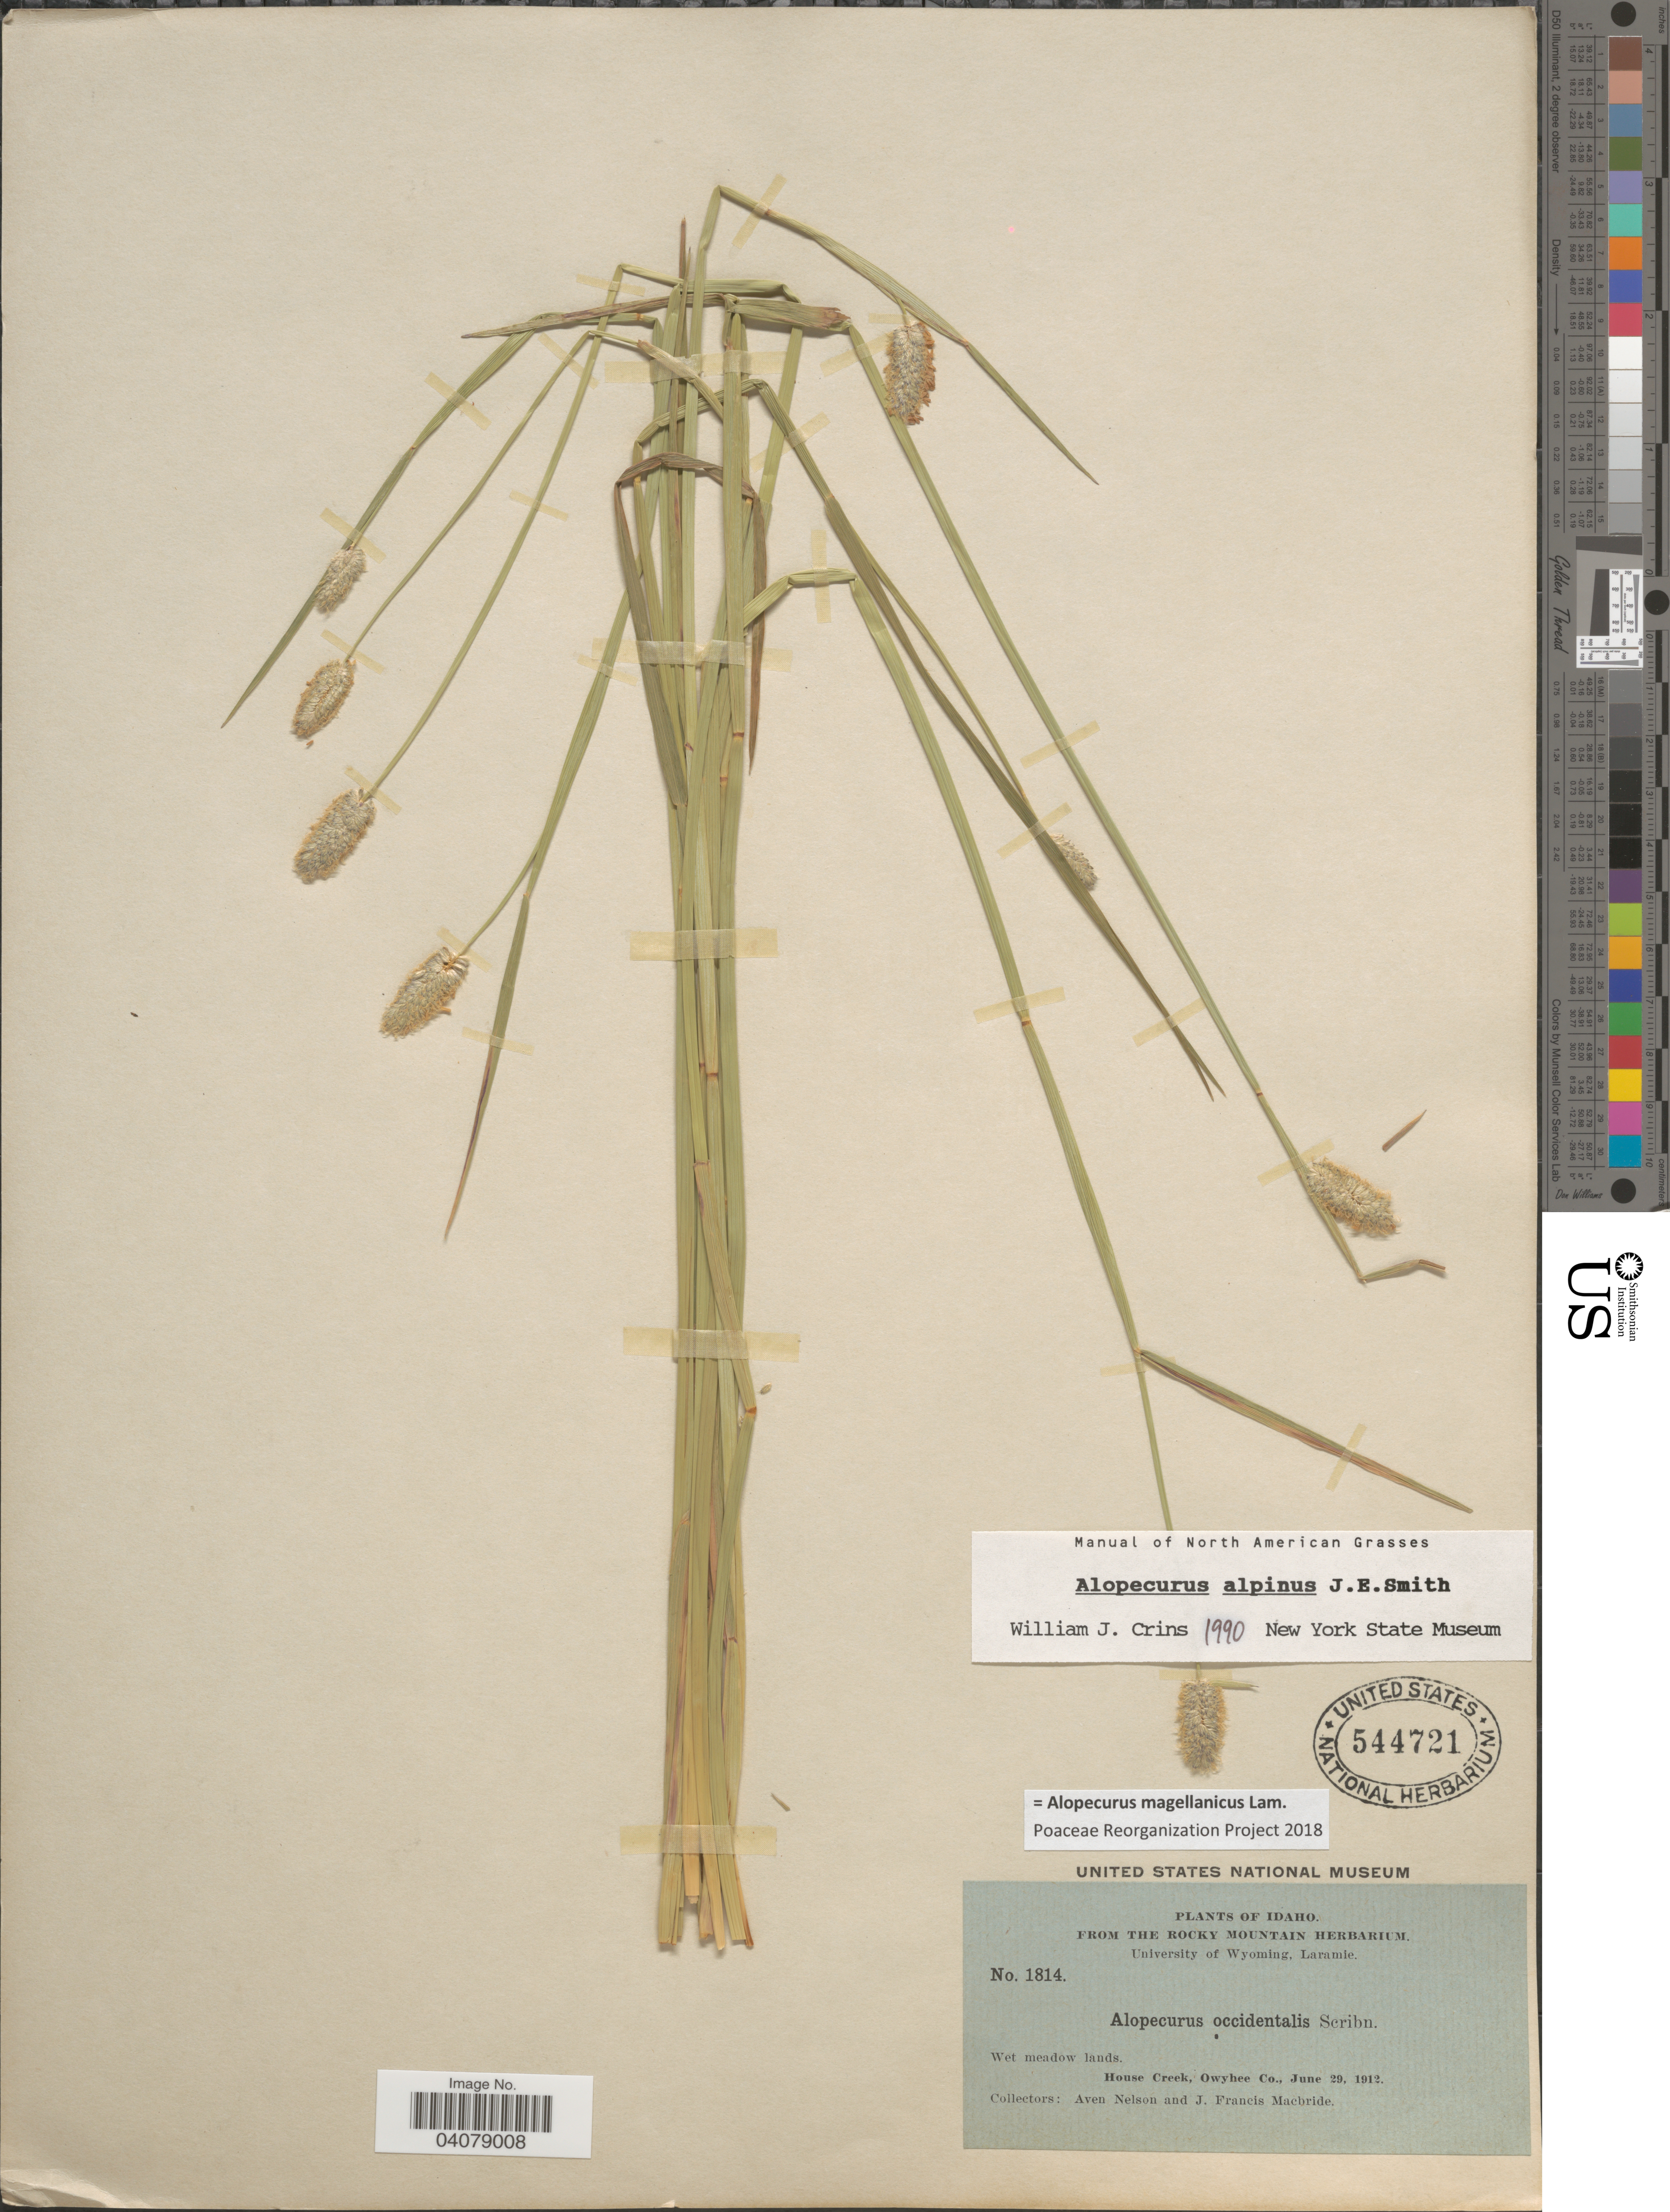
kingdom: Plantae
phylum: Tracheophyta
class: Liliopsida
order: Poales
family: Poaceae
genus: Alopecurus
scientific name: Alopecurus magellanicus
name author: Lam.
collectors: A. Nelson & J. F. Macbride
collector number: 1814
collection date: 1912-06-29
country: United States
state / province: Idaho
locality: House Creek, Owyhee Co.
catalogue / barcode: US 544721